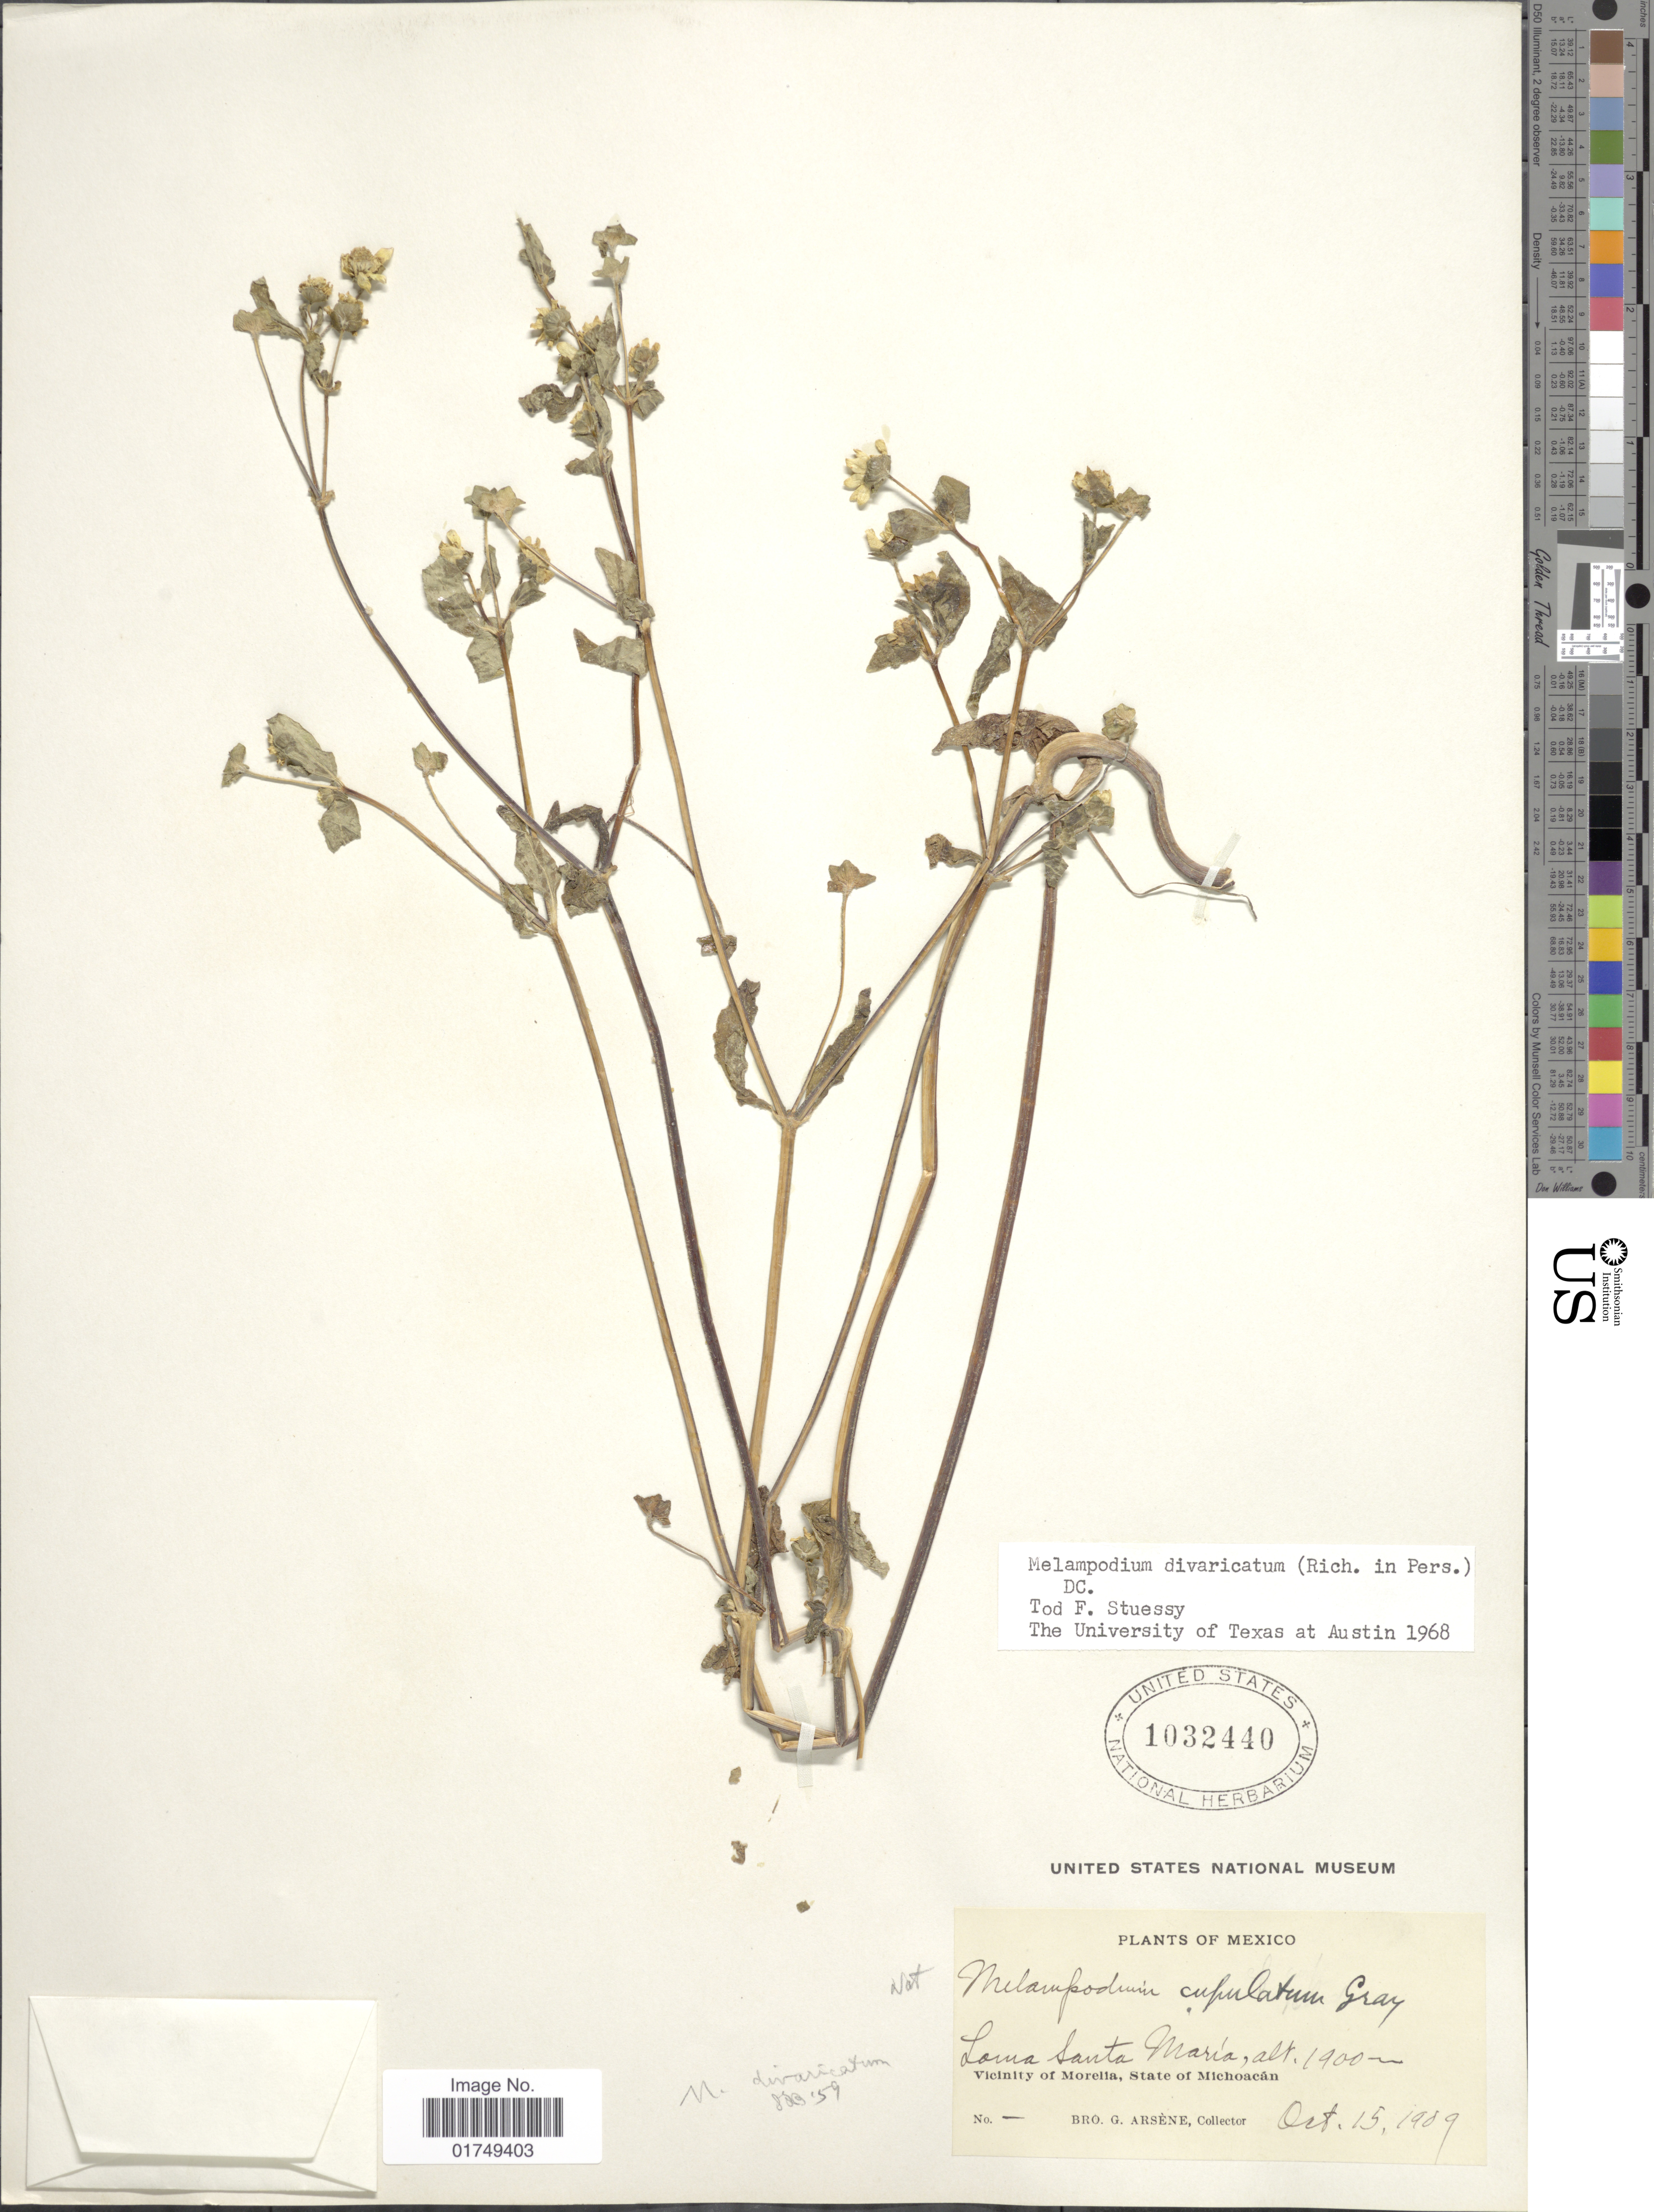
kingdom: Plantae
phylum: Tracheophyta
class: Magnoliopsida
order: Asterales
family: Asteraceae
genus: Melampodium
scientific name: Melampodium divaricatum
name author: (Rich.) DC.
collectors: Bro. G. Arsène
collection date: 1909-10-15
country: Mexico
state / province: Michoacán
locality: Loma Santa Maria, Vicinity of Morelia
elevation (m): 1900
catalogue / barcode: US 1032440